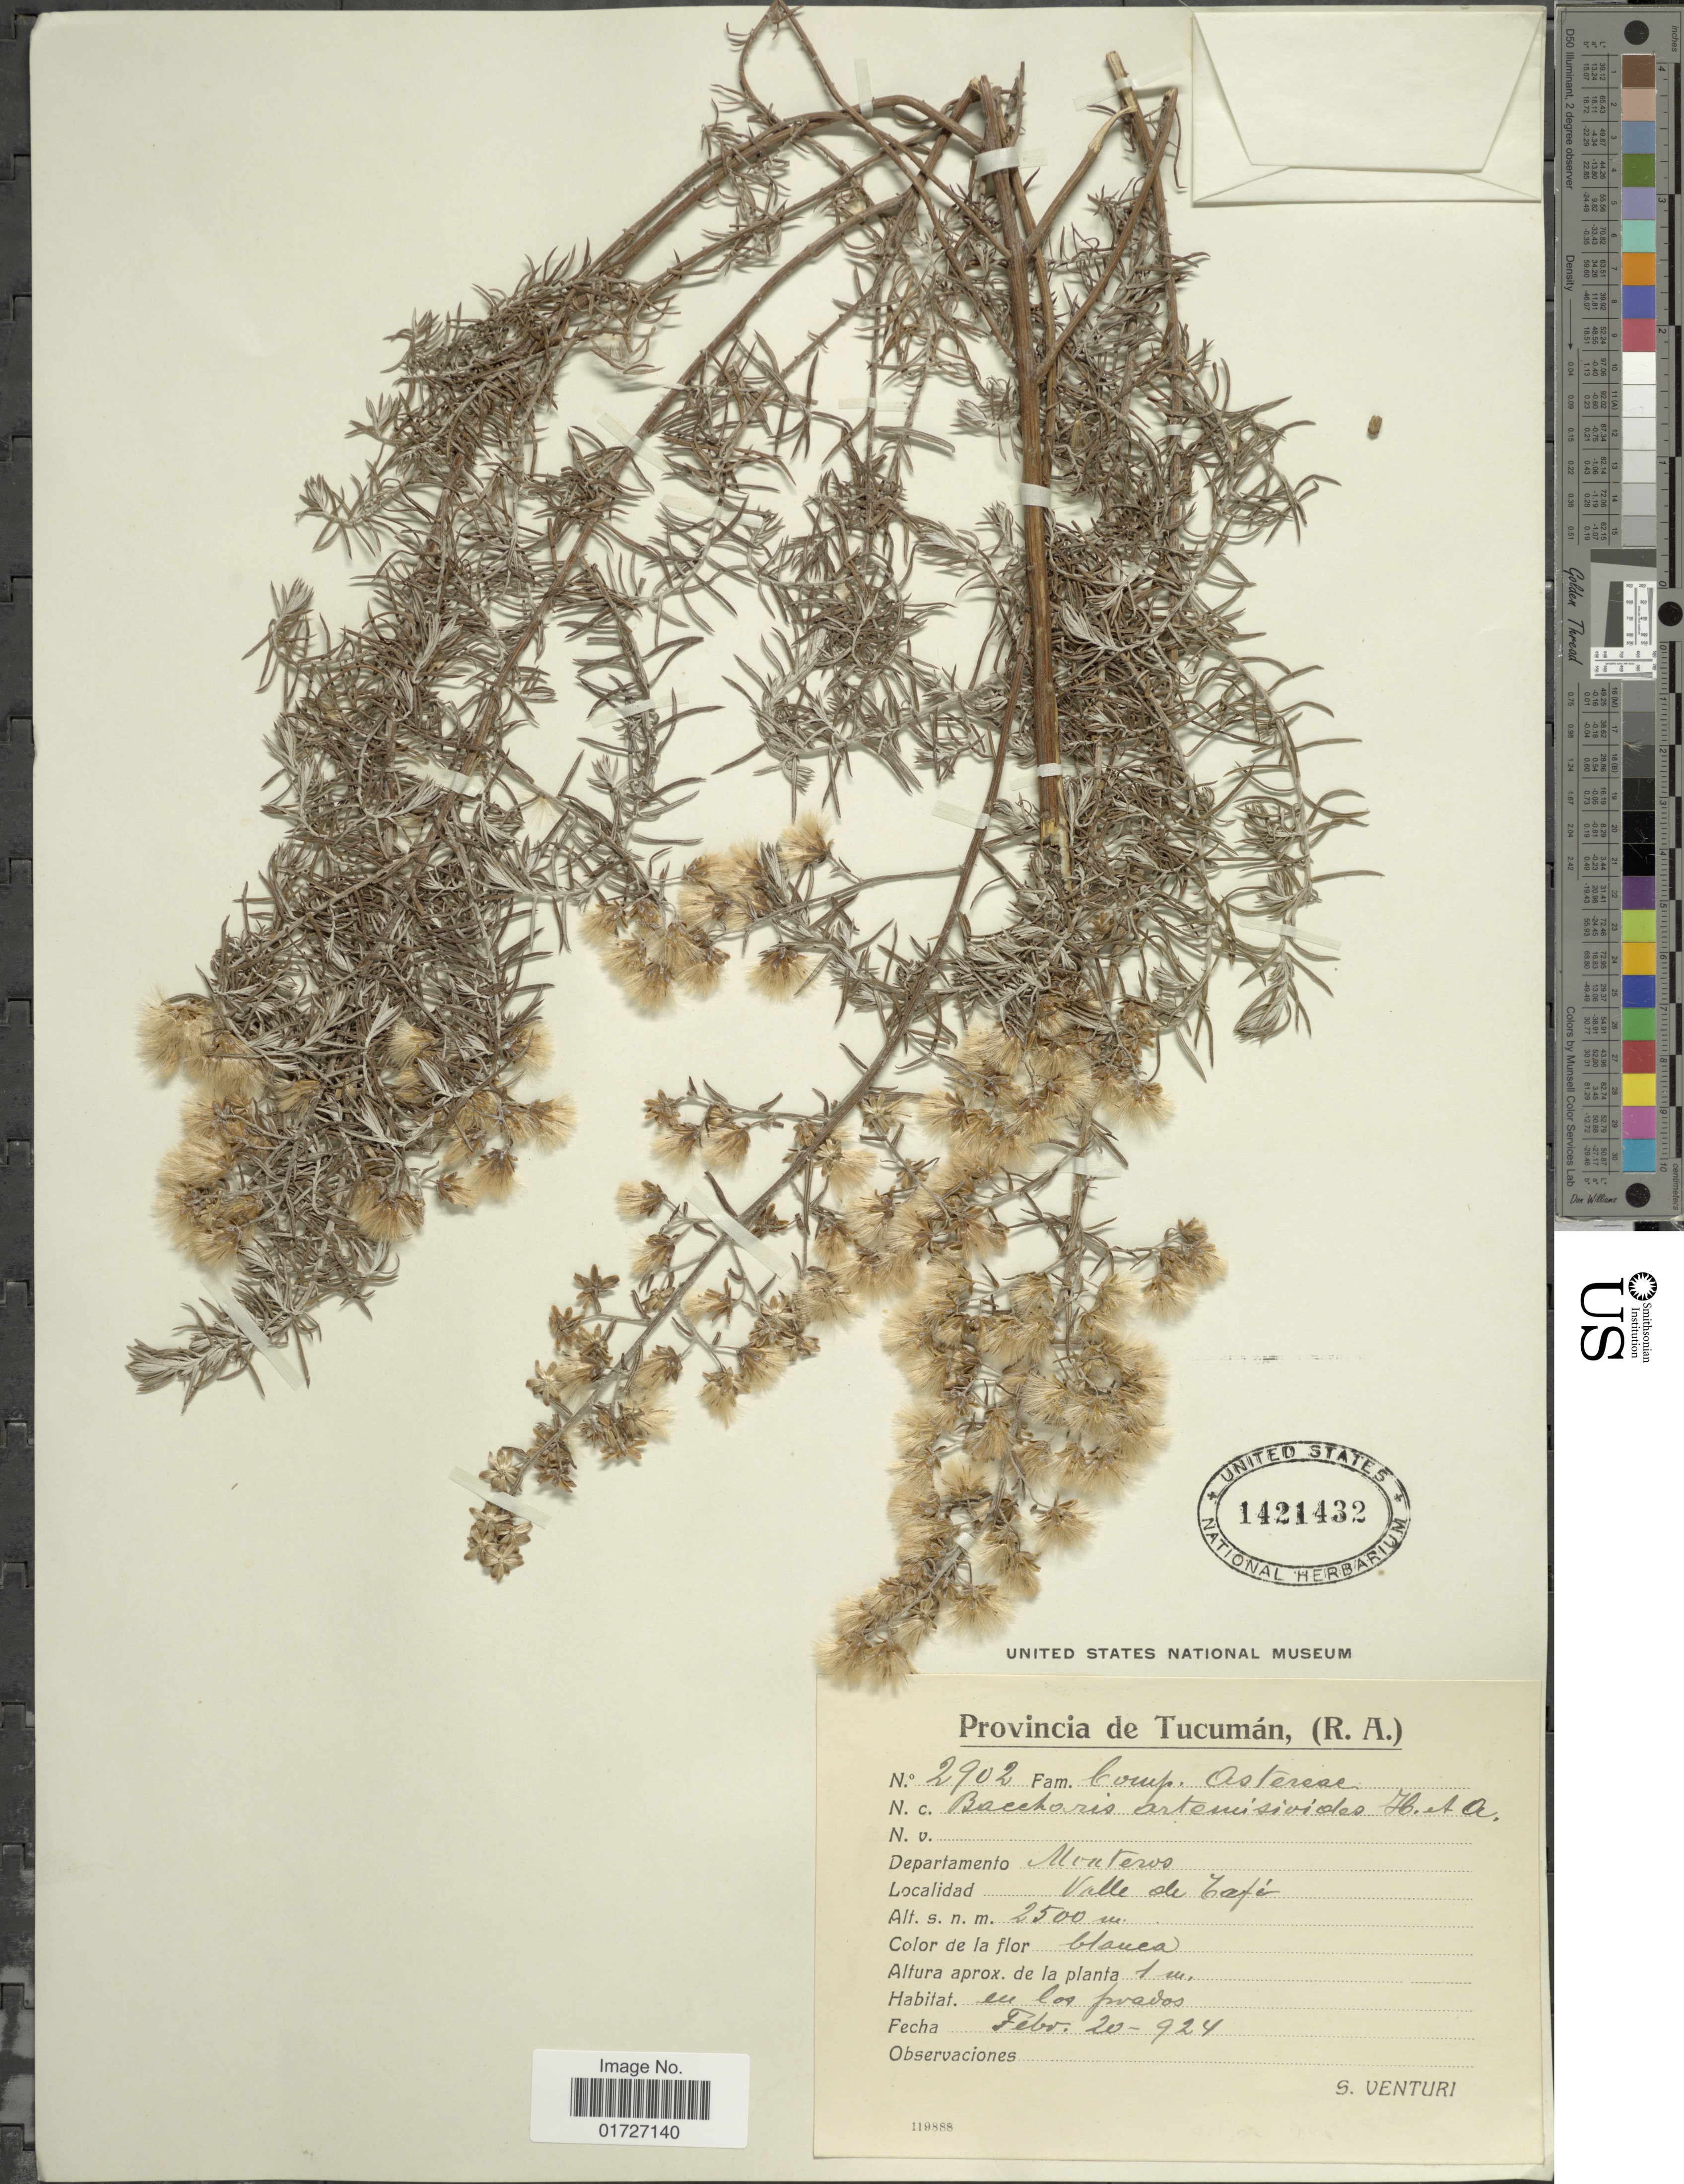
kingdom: Plantae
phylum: Tracheophyta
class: Magnoliopsida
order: Asterales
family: Asteraceae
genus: Baccharis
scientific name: Baccharis artemisioides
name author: Hook. & Arn.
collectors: S. Venturi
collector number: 2902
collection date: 1924-02-20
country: Argentina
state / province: Tucuman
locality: Departamento Monteros, Valle de Tafi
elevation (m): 2500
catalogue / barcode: US 1421432